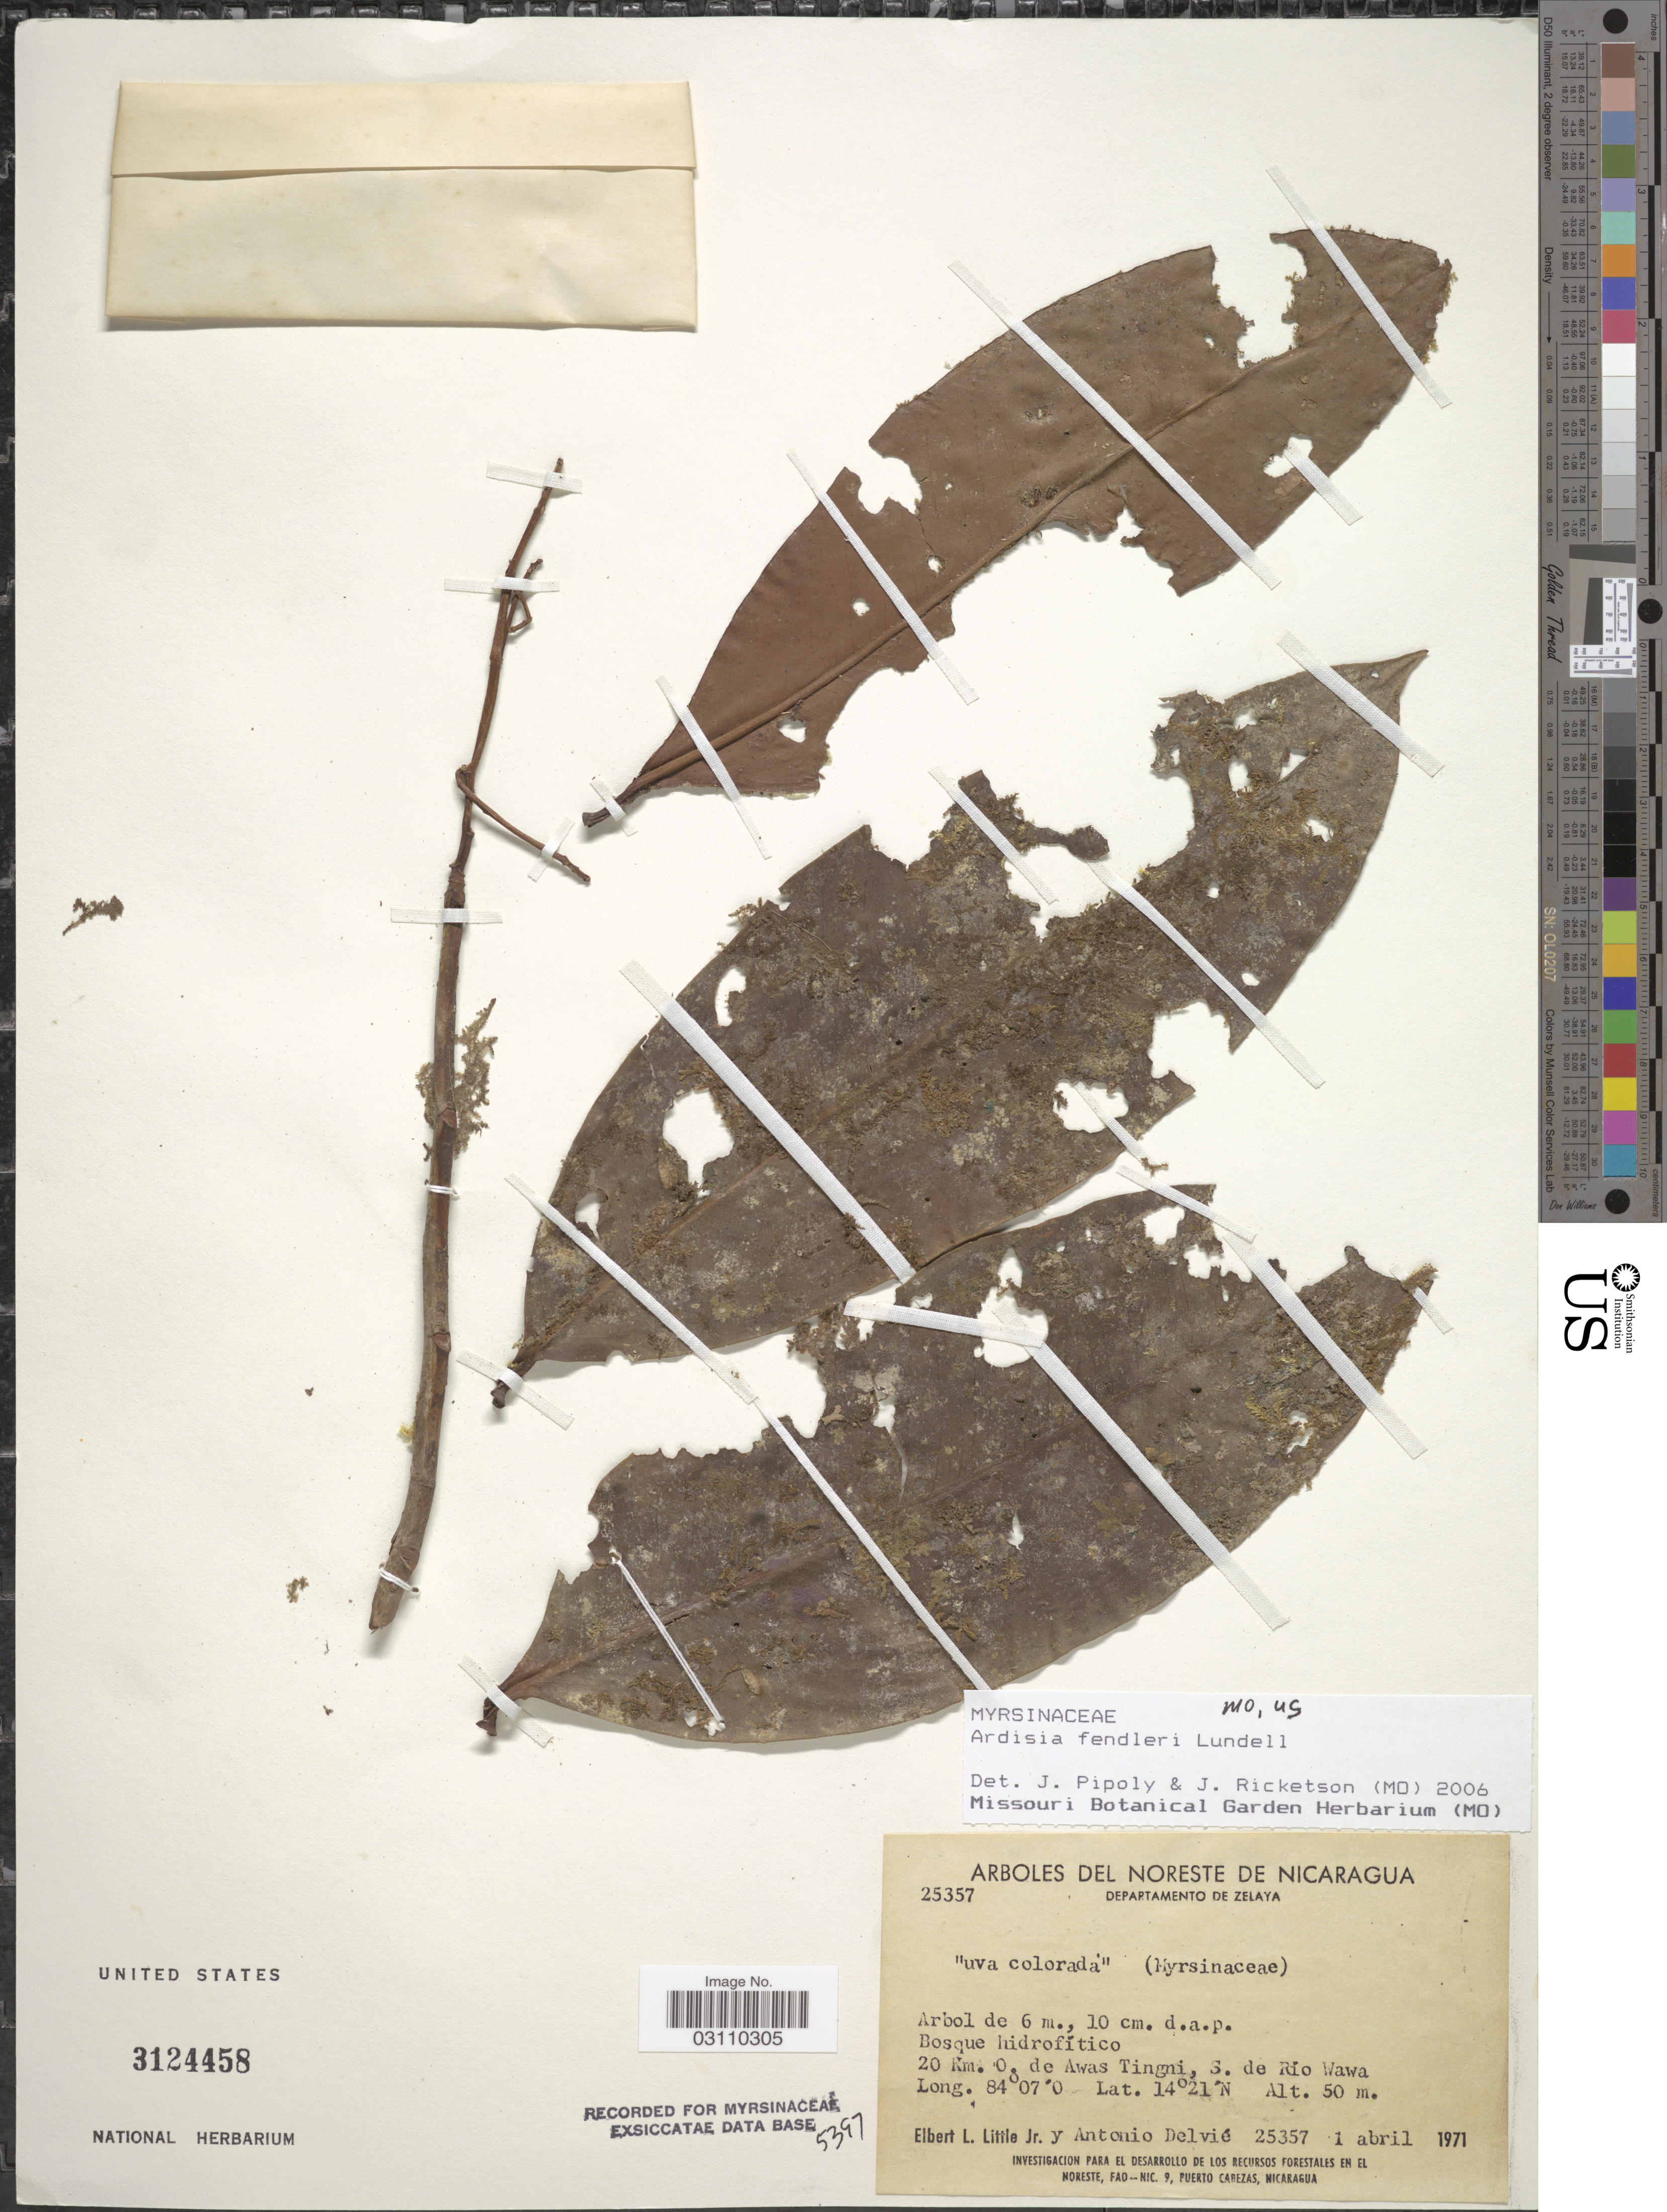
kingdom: Plantae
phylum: Tracheophyta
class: Magnoliopsida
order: Ericales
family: Primulaceae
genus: Ardisia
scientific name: Ardisia fendleri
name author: Lundell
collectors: E. L. Little & A. Delvié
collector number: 25357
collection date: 1971-04-01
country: Nicaragua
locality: Departamento de Zelaya, 20 Km. O. de Awas Tingmi, S. de Rio Wawa.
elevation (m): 50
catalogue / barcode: US 3124458